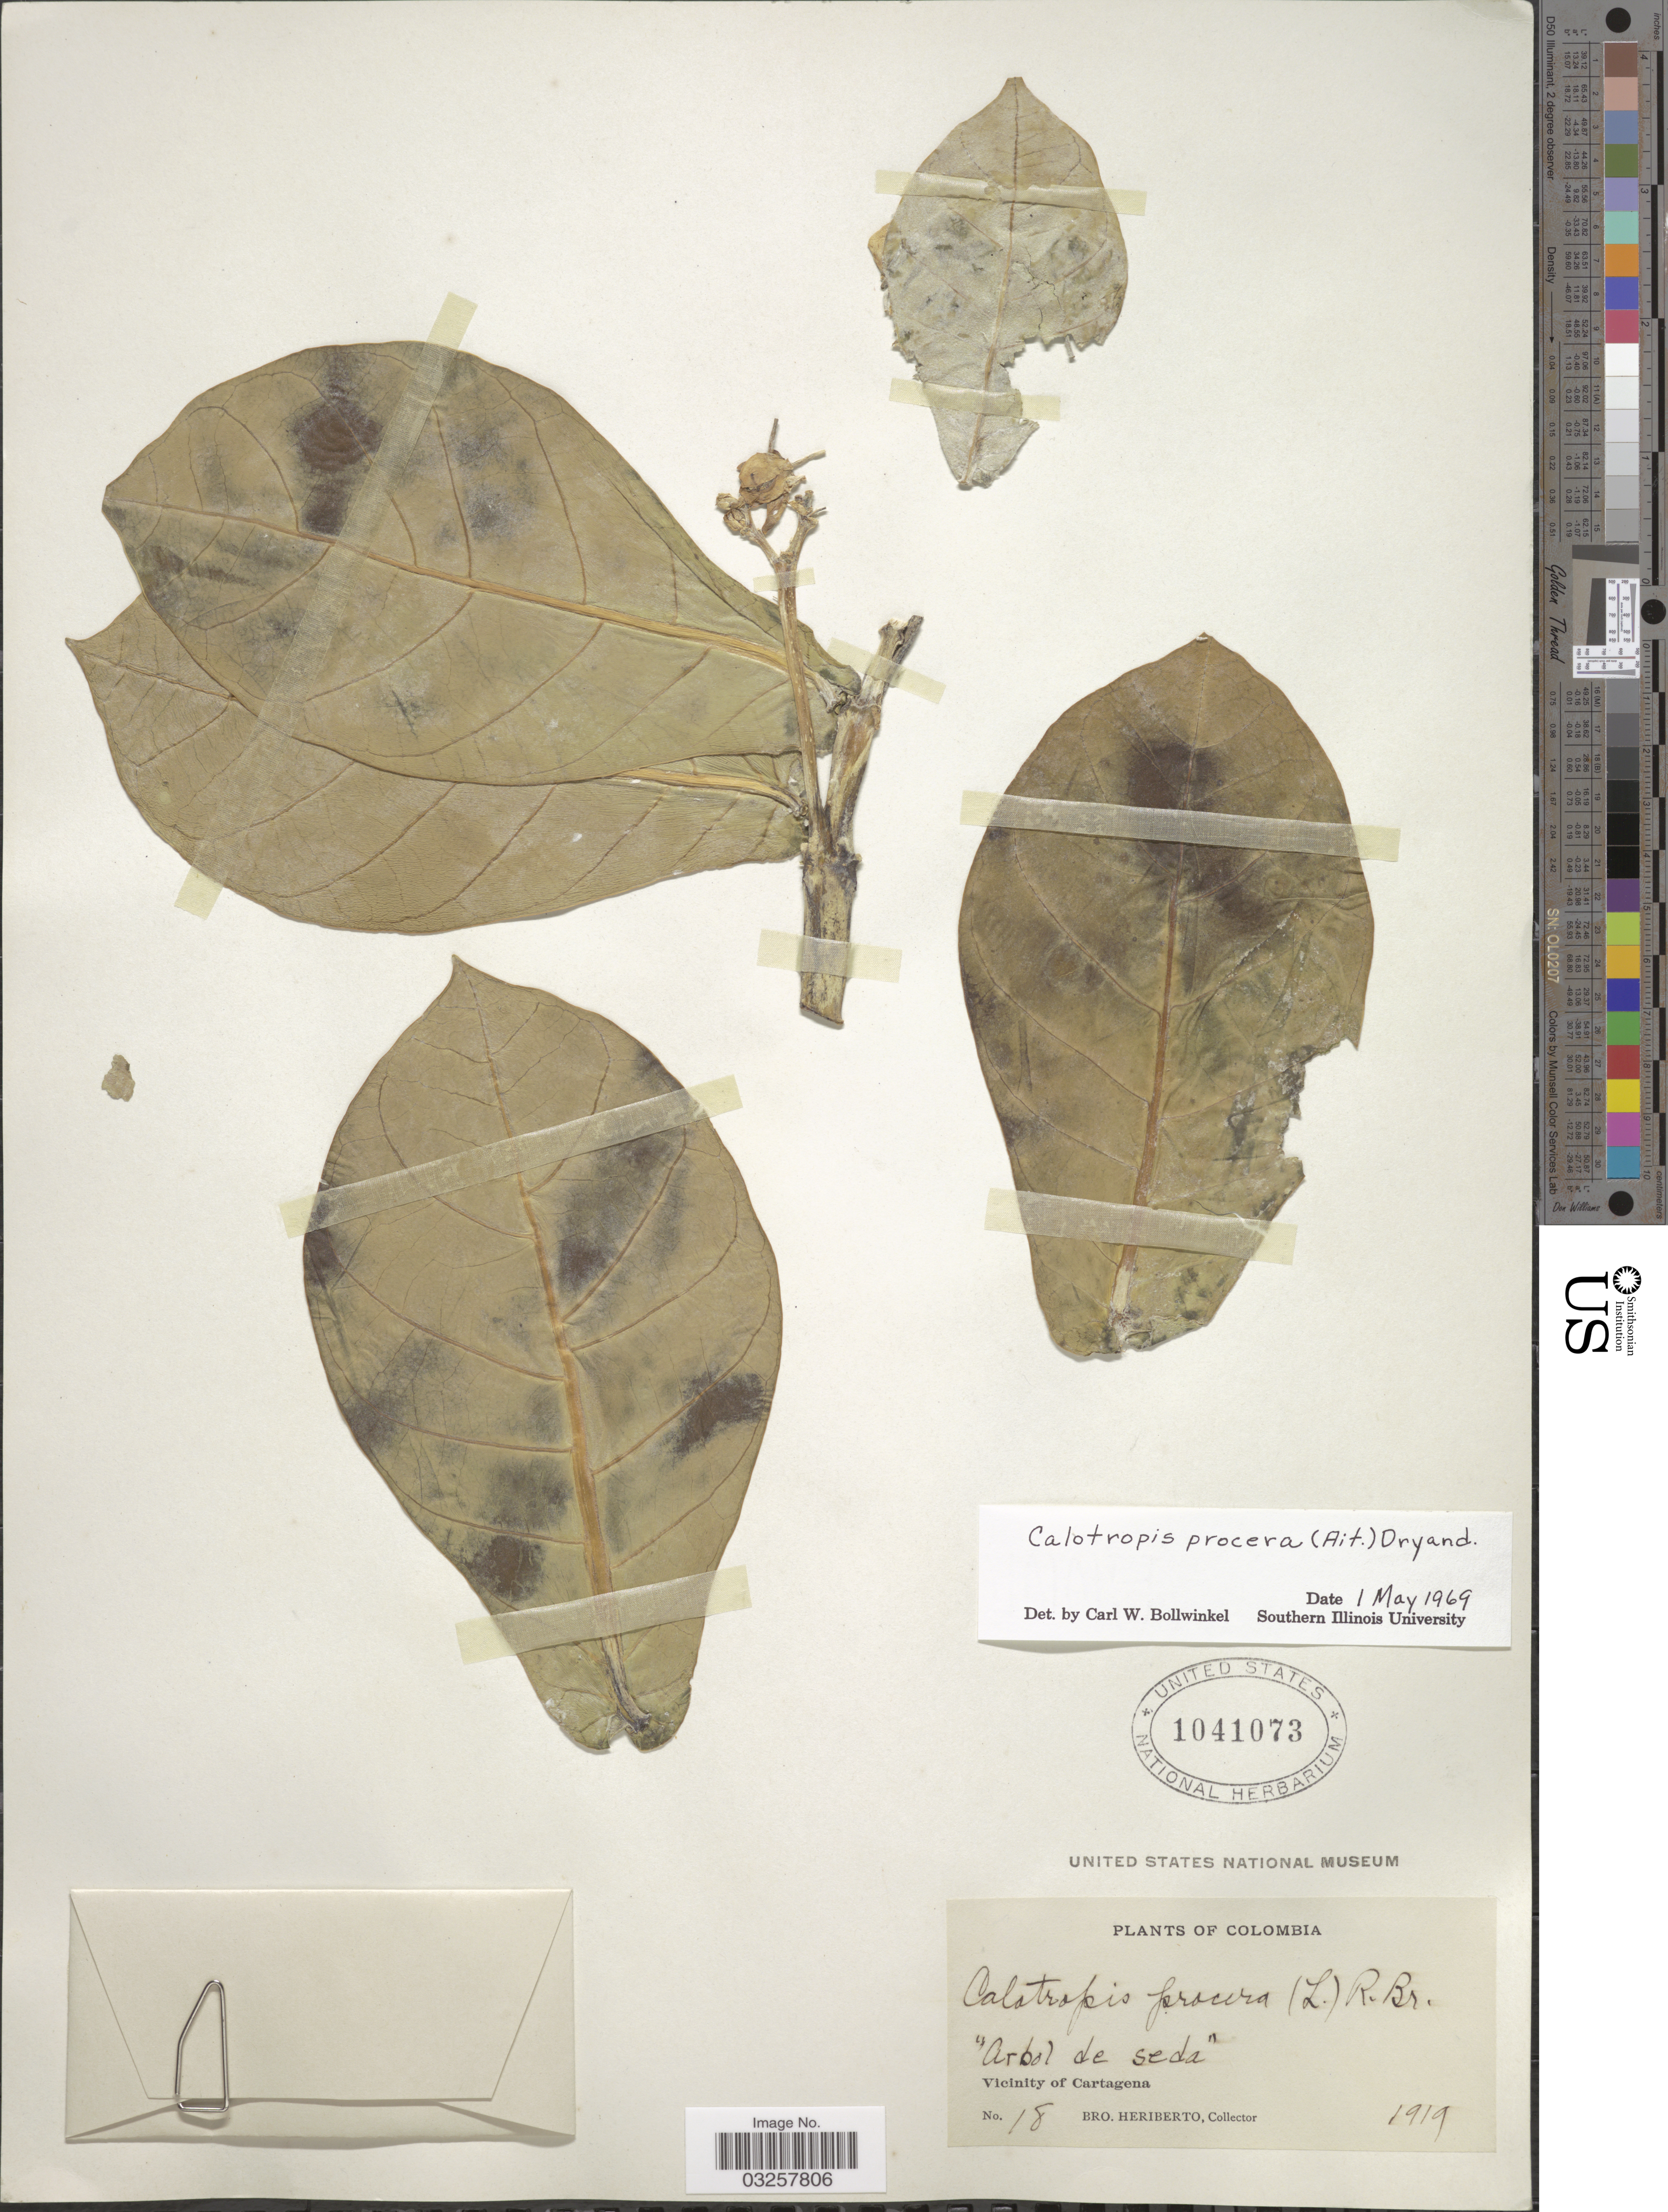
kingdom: Plantae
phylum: Tracheophyta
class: Magnoliopsida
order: Gentianales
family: Apocynaceae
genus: Calotropis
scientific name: Calotropis procera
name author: (Aiton) W.T. Aiton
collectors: B. Heriberto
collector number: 18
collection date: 1919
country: Colombia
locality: Vicinity of Cartagena.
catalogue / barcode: US 1041073